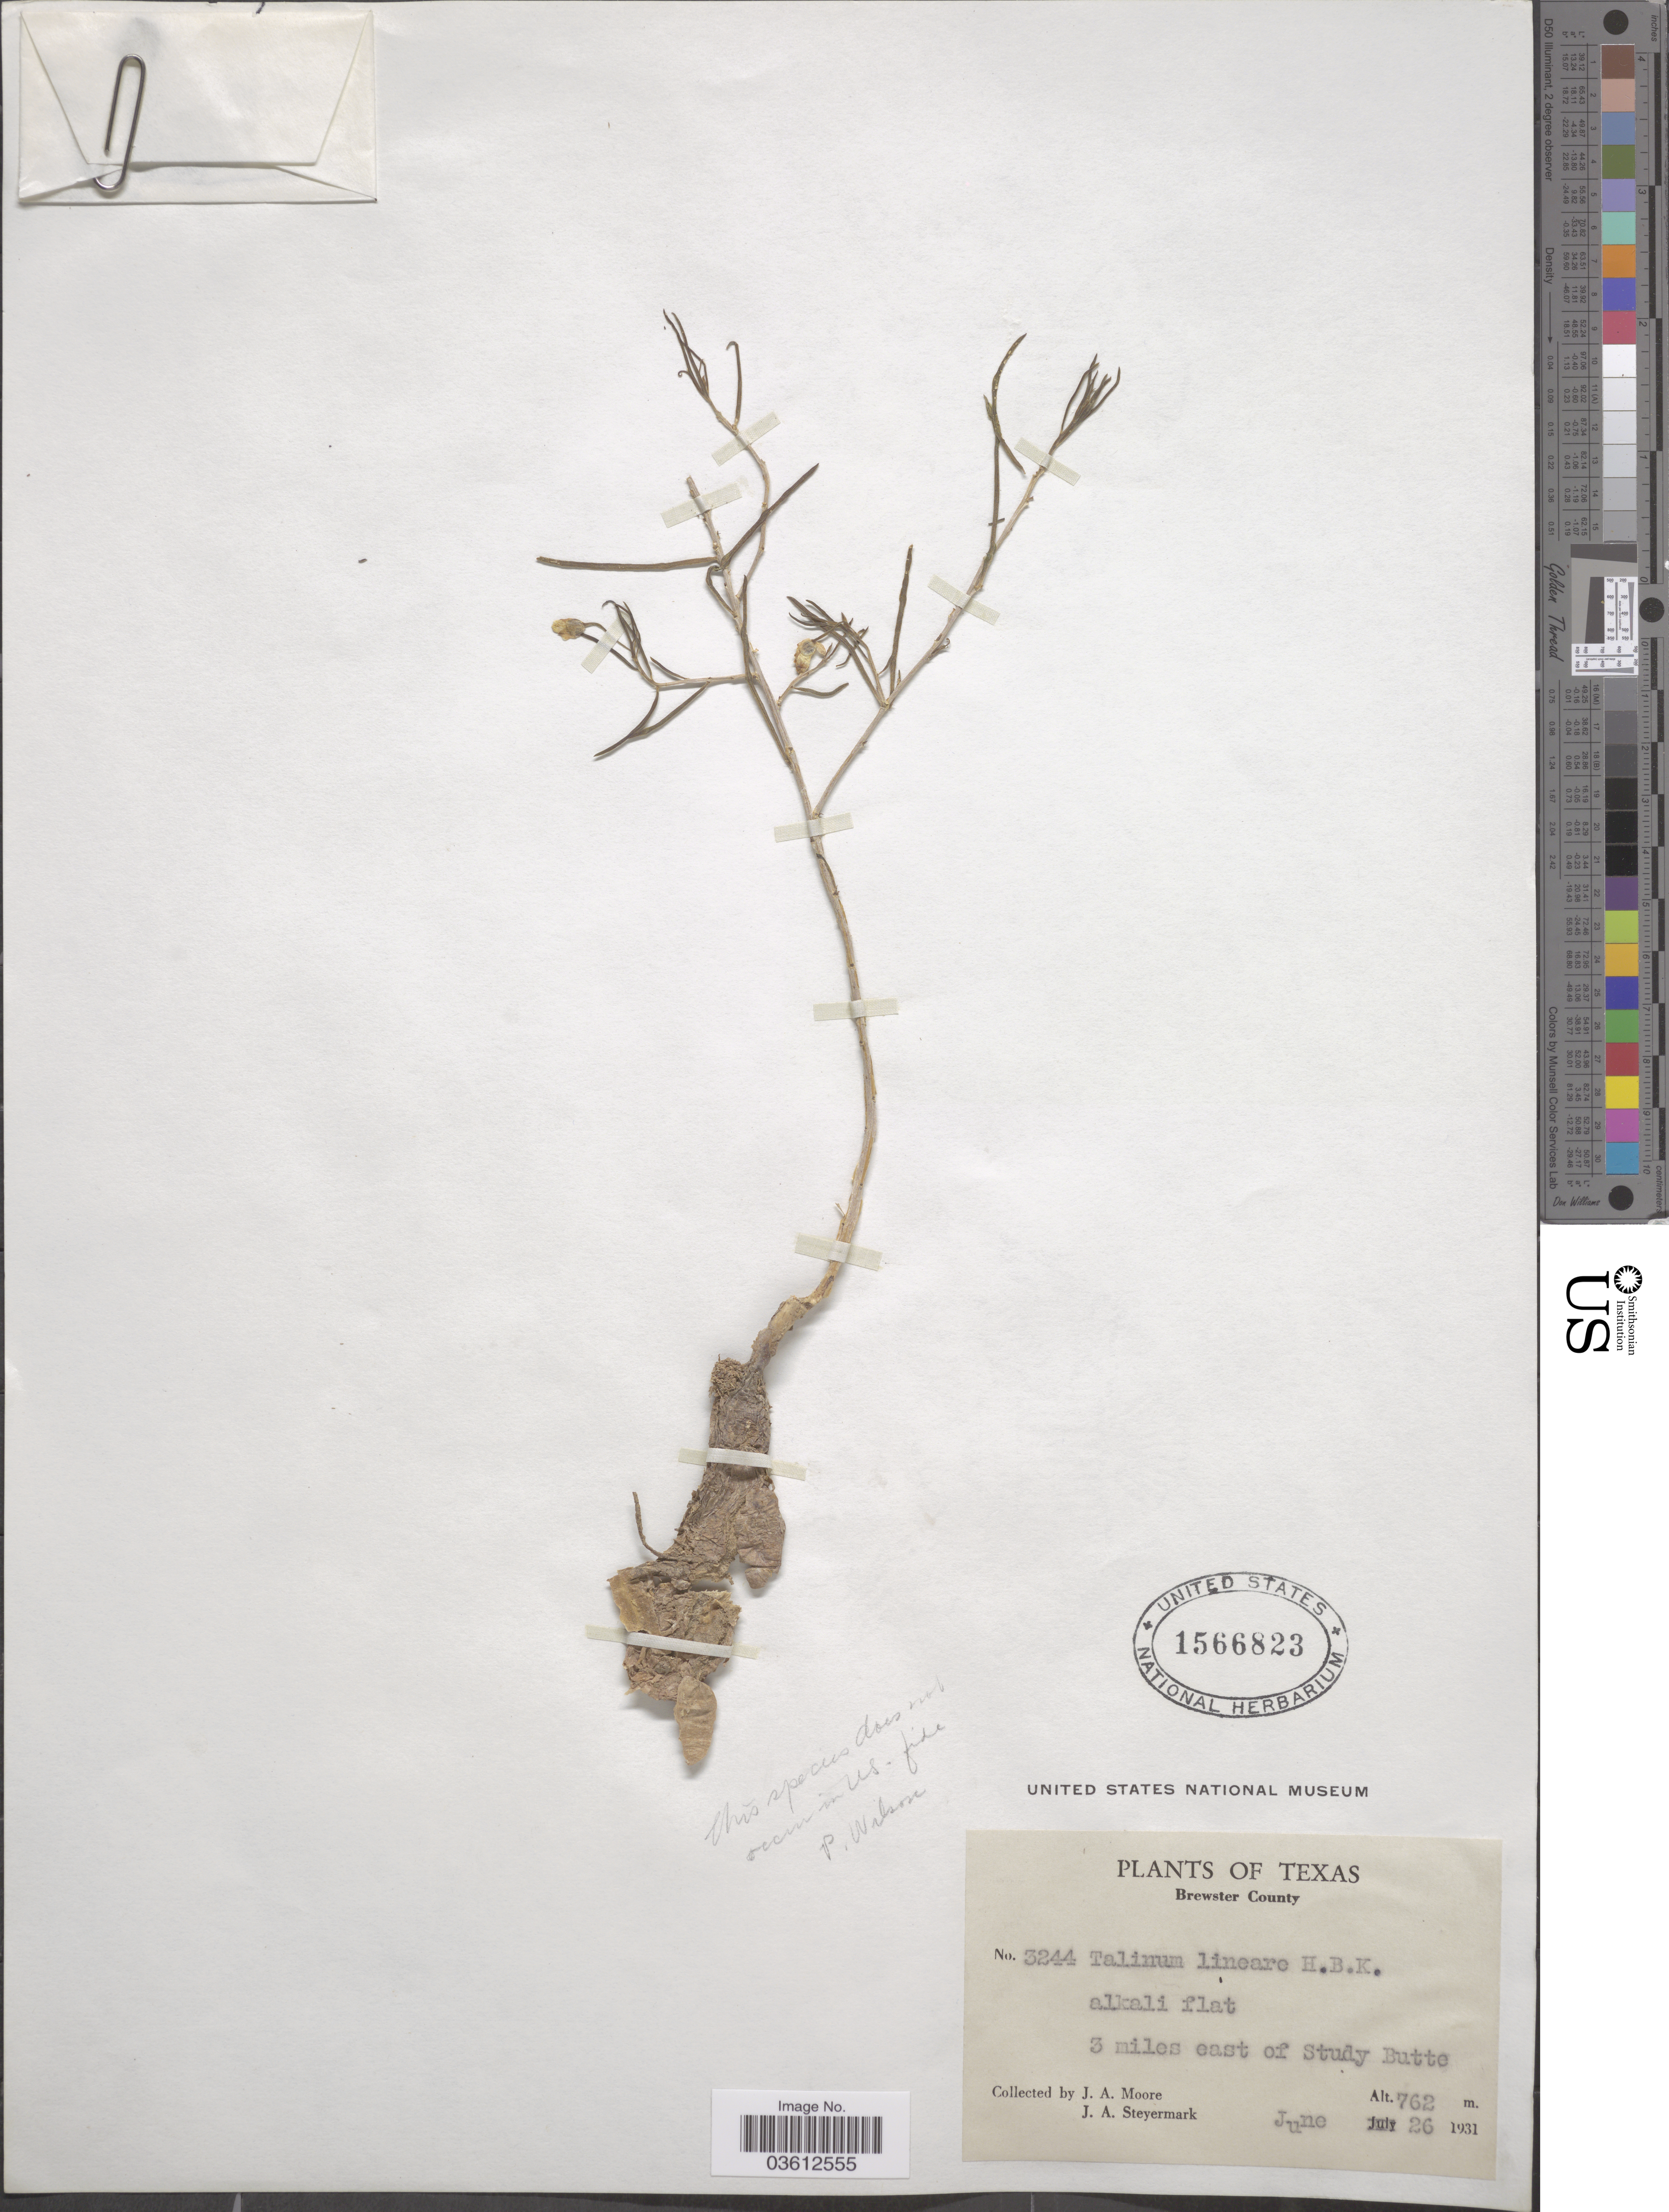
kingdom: Plantae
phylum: Tracheophyta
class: Magnoliopsida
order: Caryophyllales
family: Talinaceae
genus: Talinum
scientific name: Talinum angustissimum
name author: (Engelm.) Wooton & Standl.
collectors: J. A. Moore & J. Steyermark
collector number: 3244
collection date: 1931-06-26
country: United States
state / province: Texas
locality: Brewster County. 3 miles east of Study Butte.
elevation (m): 762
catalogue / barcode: US 1566823